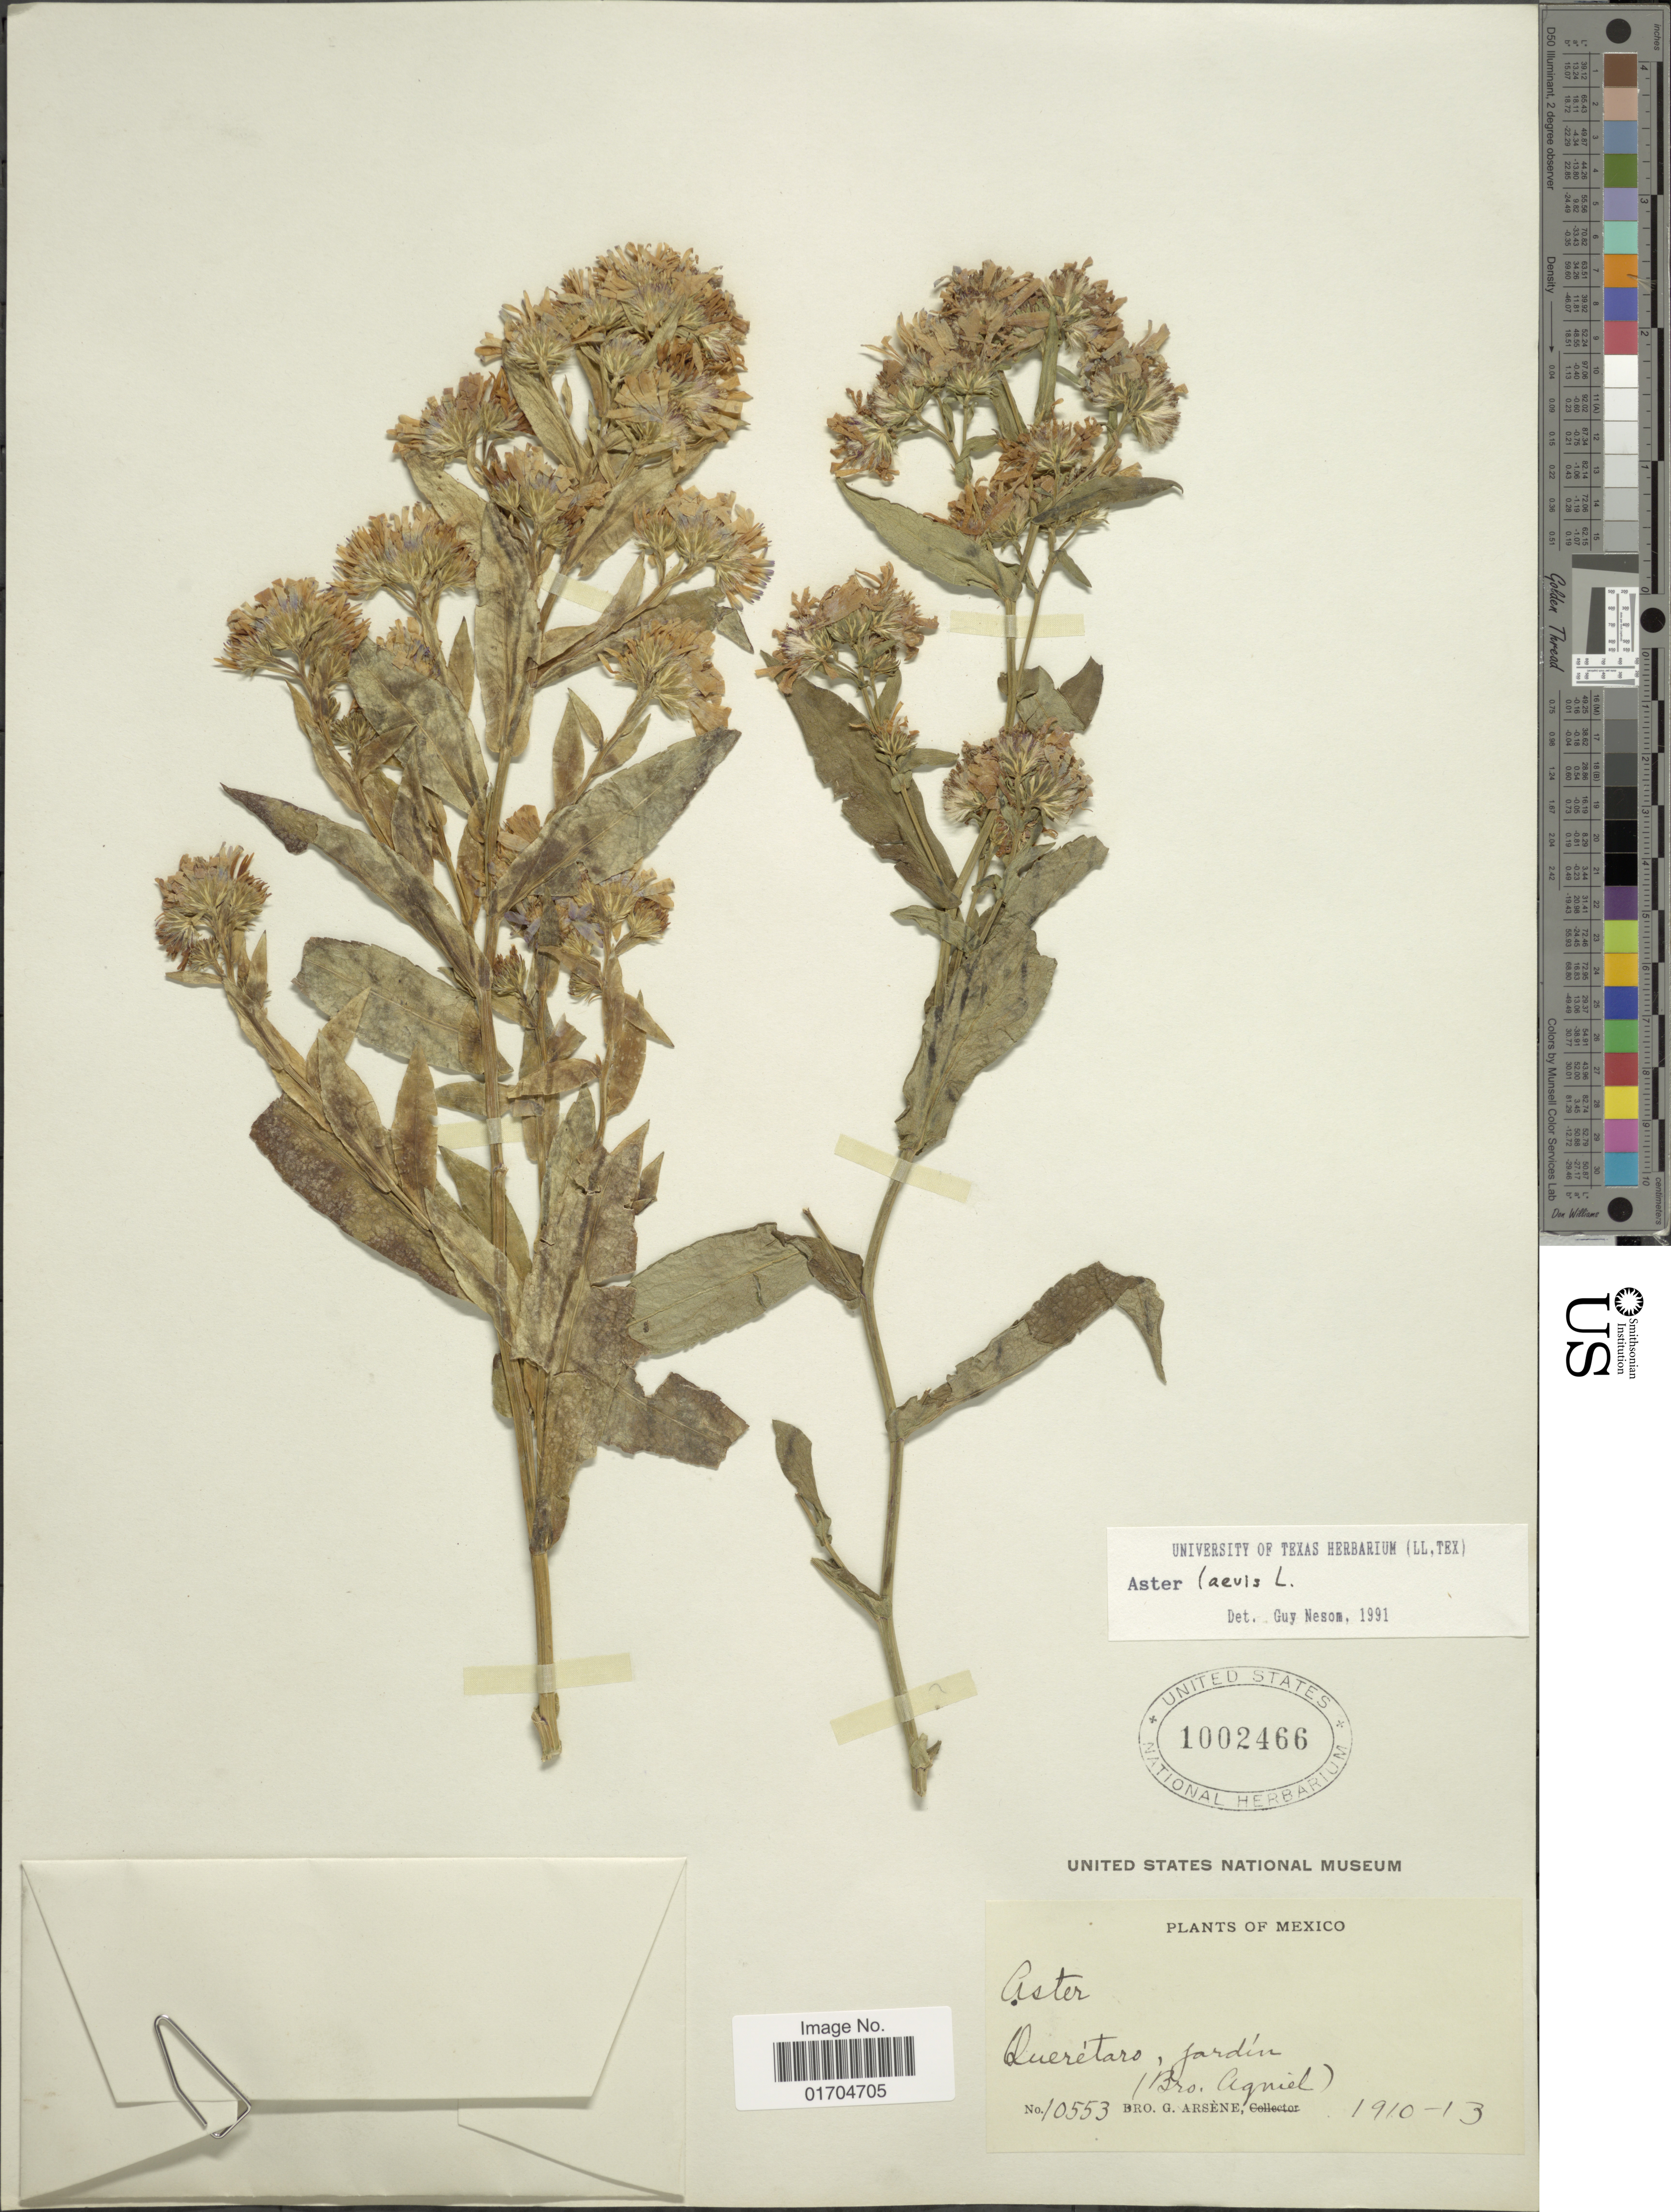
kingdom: Plantae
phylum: Tracheophyta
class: Magnoliopsida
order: Asterales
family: Asteraceae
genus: Symphyotrichum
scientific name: Symphyotrichum laeve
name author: (L.) Á. Löve & D. Löve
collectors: Bro. Agniel & Bro. G. Arsène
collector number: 10553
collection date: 1910/1913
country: Mexico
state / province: Querétaro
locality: Jardin.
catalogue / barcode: US 1002466